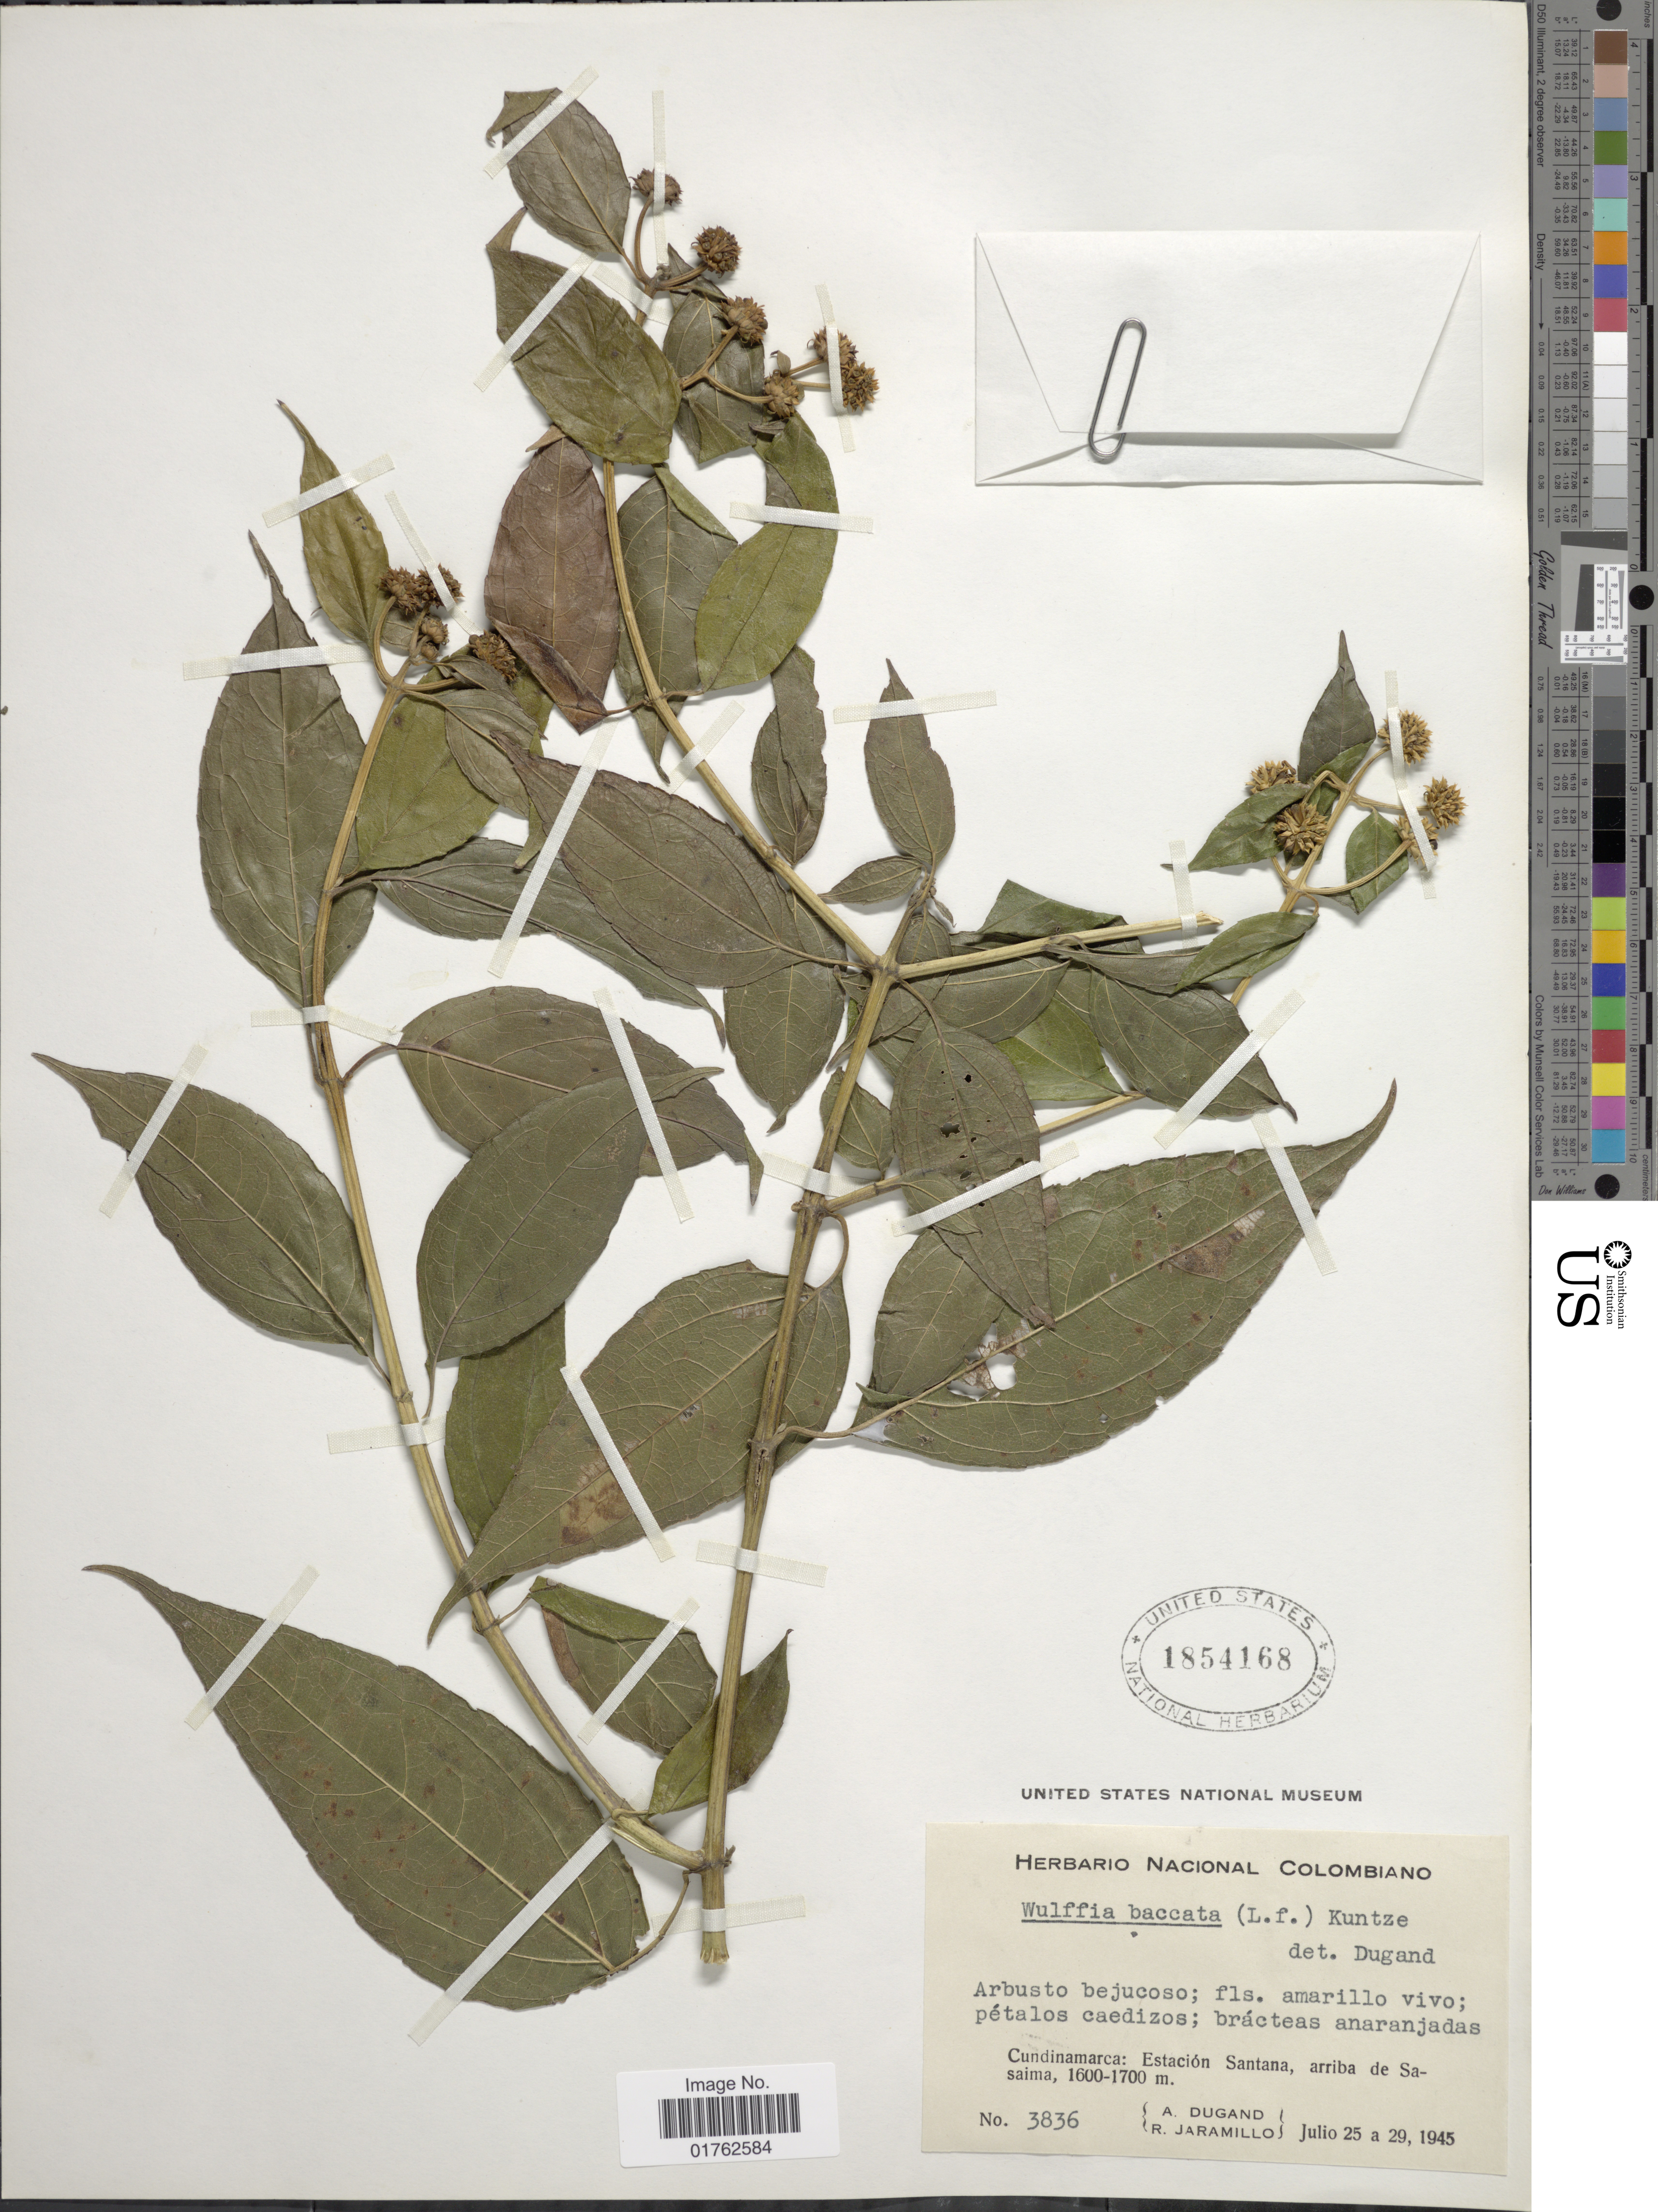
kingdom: Plantae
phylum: Tracheophyta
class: Magnoliopsida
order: Asterales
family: Asteraceae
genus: Wulffia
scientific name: Wulffia baccata var. baccata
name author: (L.) Kuntze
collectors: A. Dugand & R. Jaramillo M.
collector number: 3836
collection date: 1945-07-25/1945-07-29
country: Colombia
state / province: Cundinamarca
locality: Estacion Santana, arriba de Sasaima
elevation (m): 1600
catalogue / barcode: US 1854168